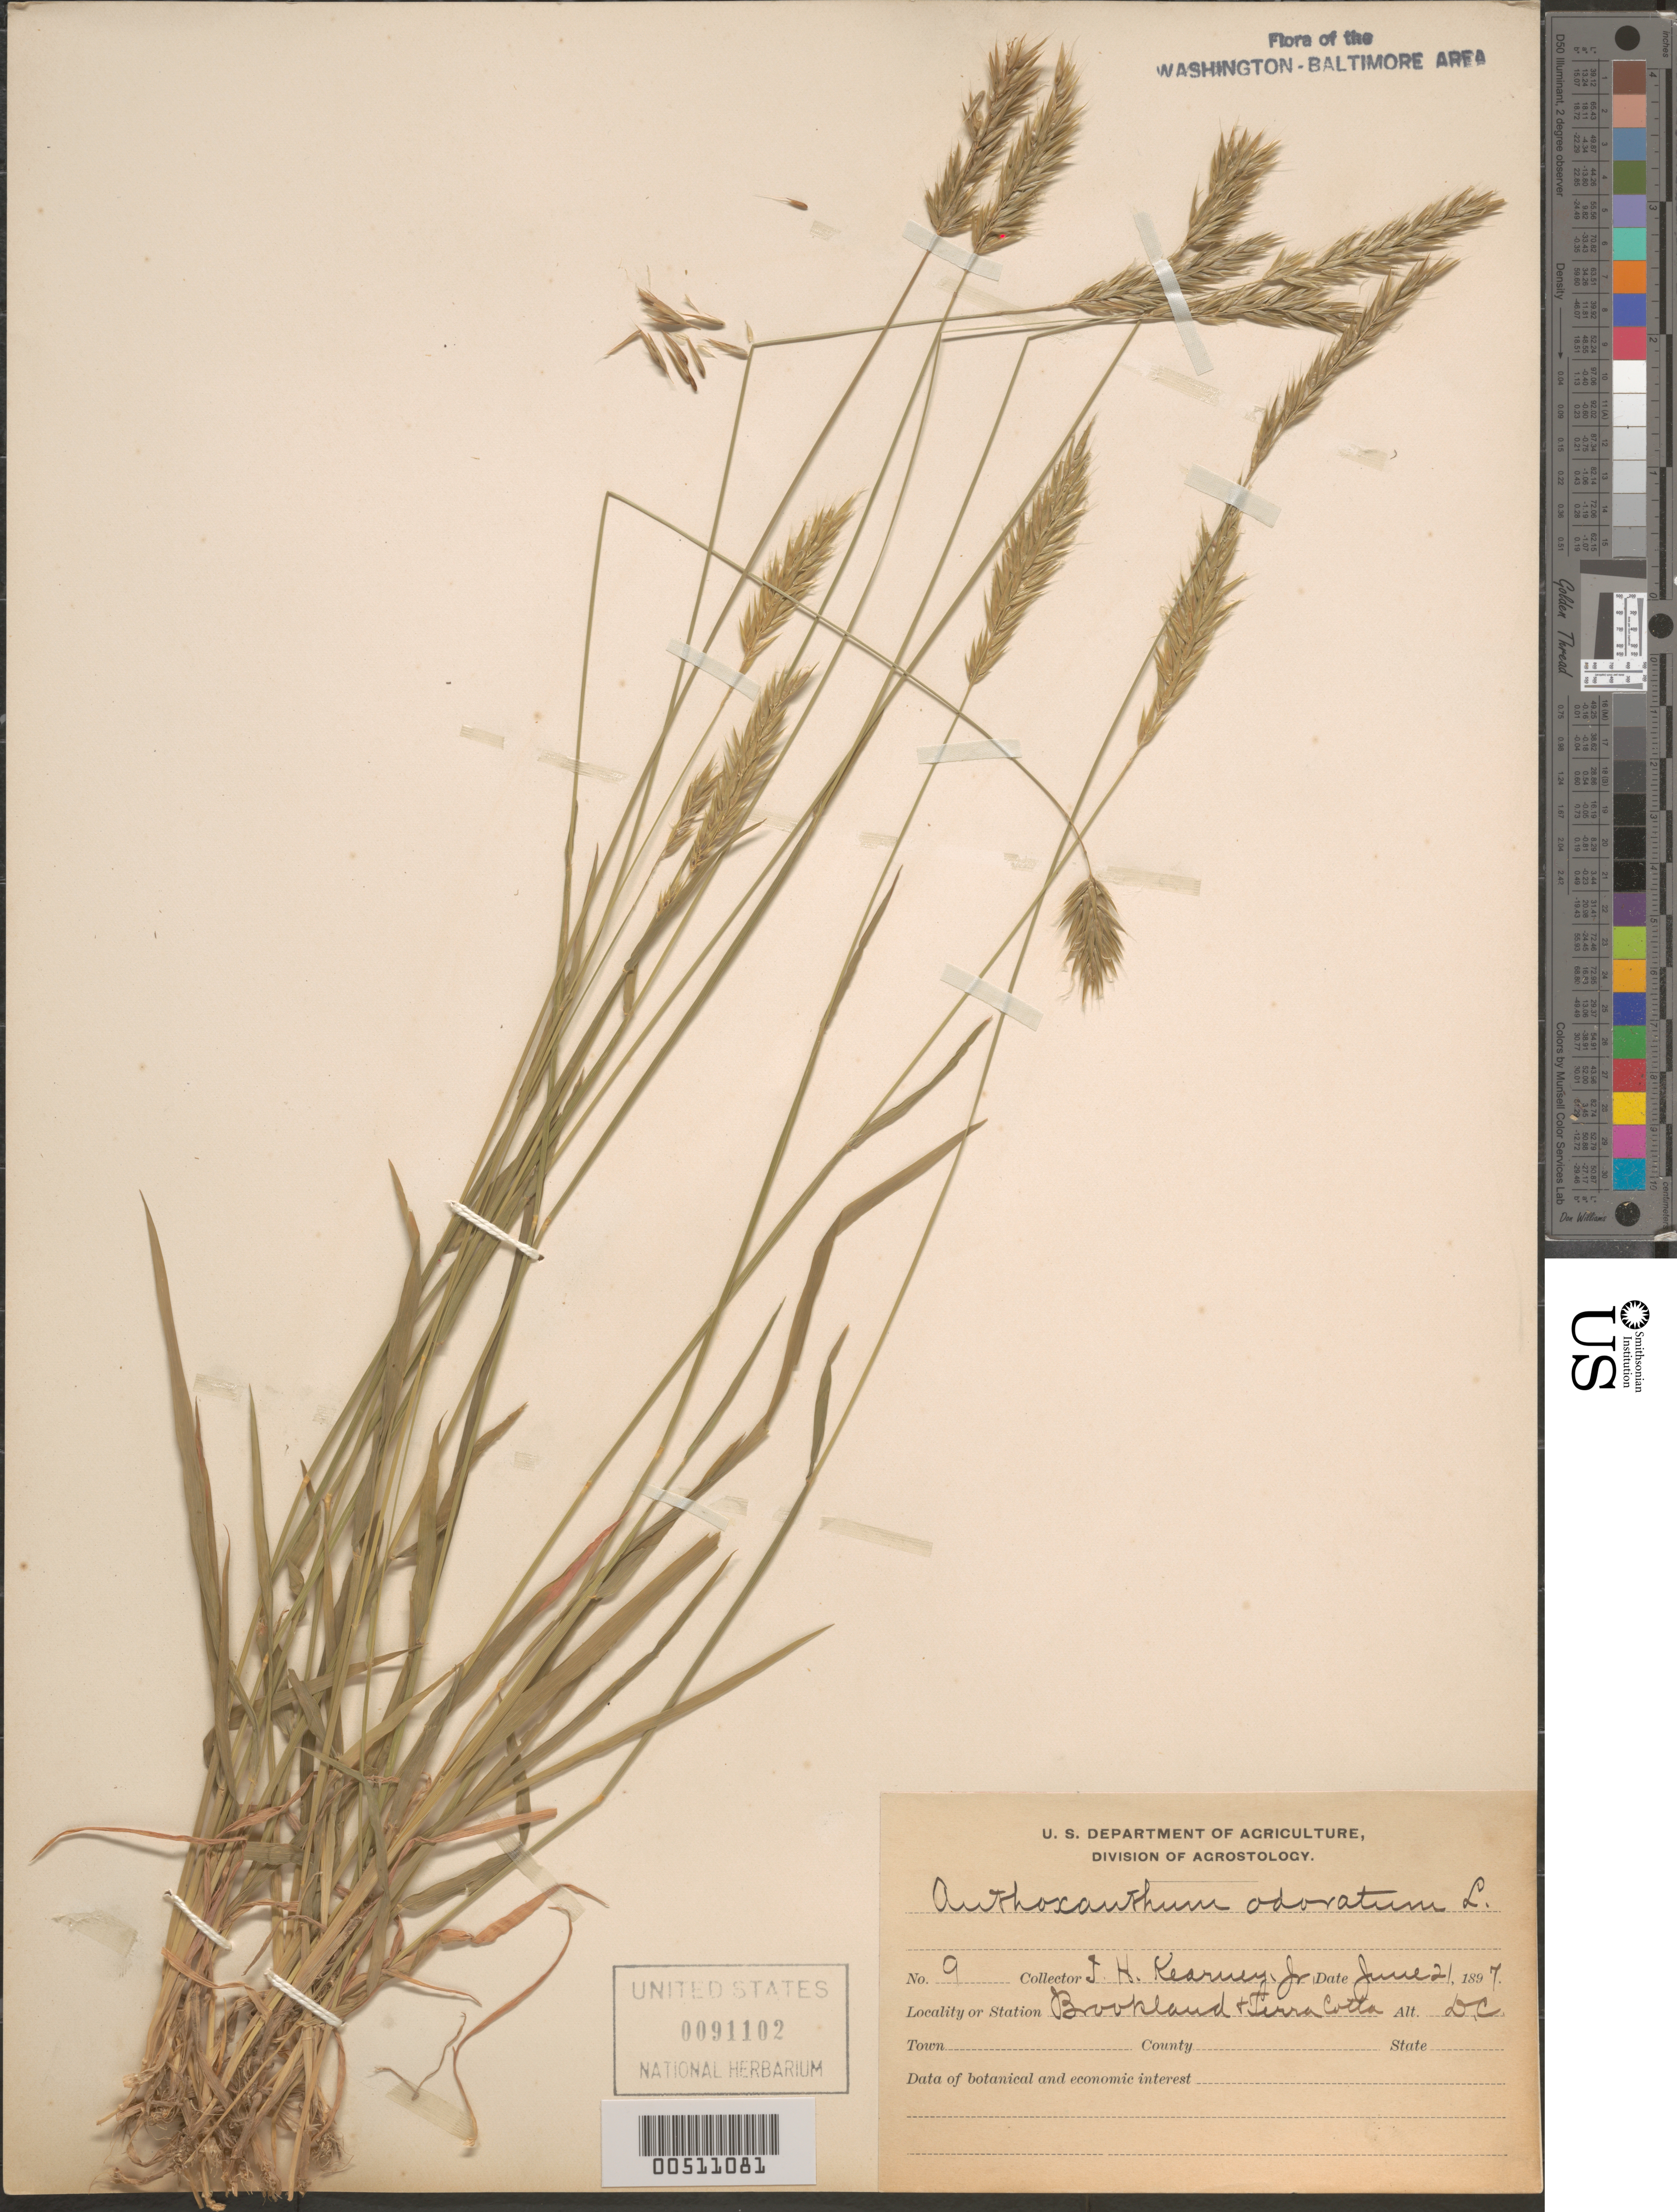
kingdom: Plantae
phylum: Tracheophyta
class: Liliopsida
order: Poales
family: Poaceae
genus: Anthoxanthum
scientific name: Anthoxanthum odoratum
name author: L.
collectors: T. H. Kearney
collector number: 9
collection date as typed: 21 Jun 1897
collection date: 1897-06-21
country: United States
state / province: District of Columbia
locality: Brookland and Terra Cotta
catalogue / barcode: US 91102